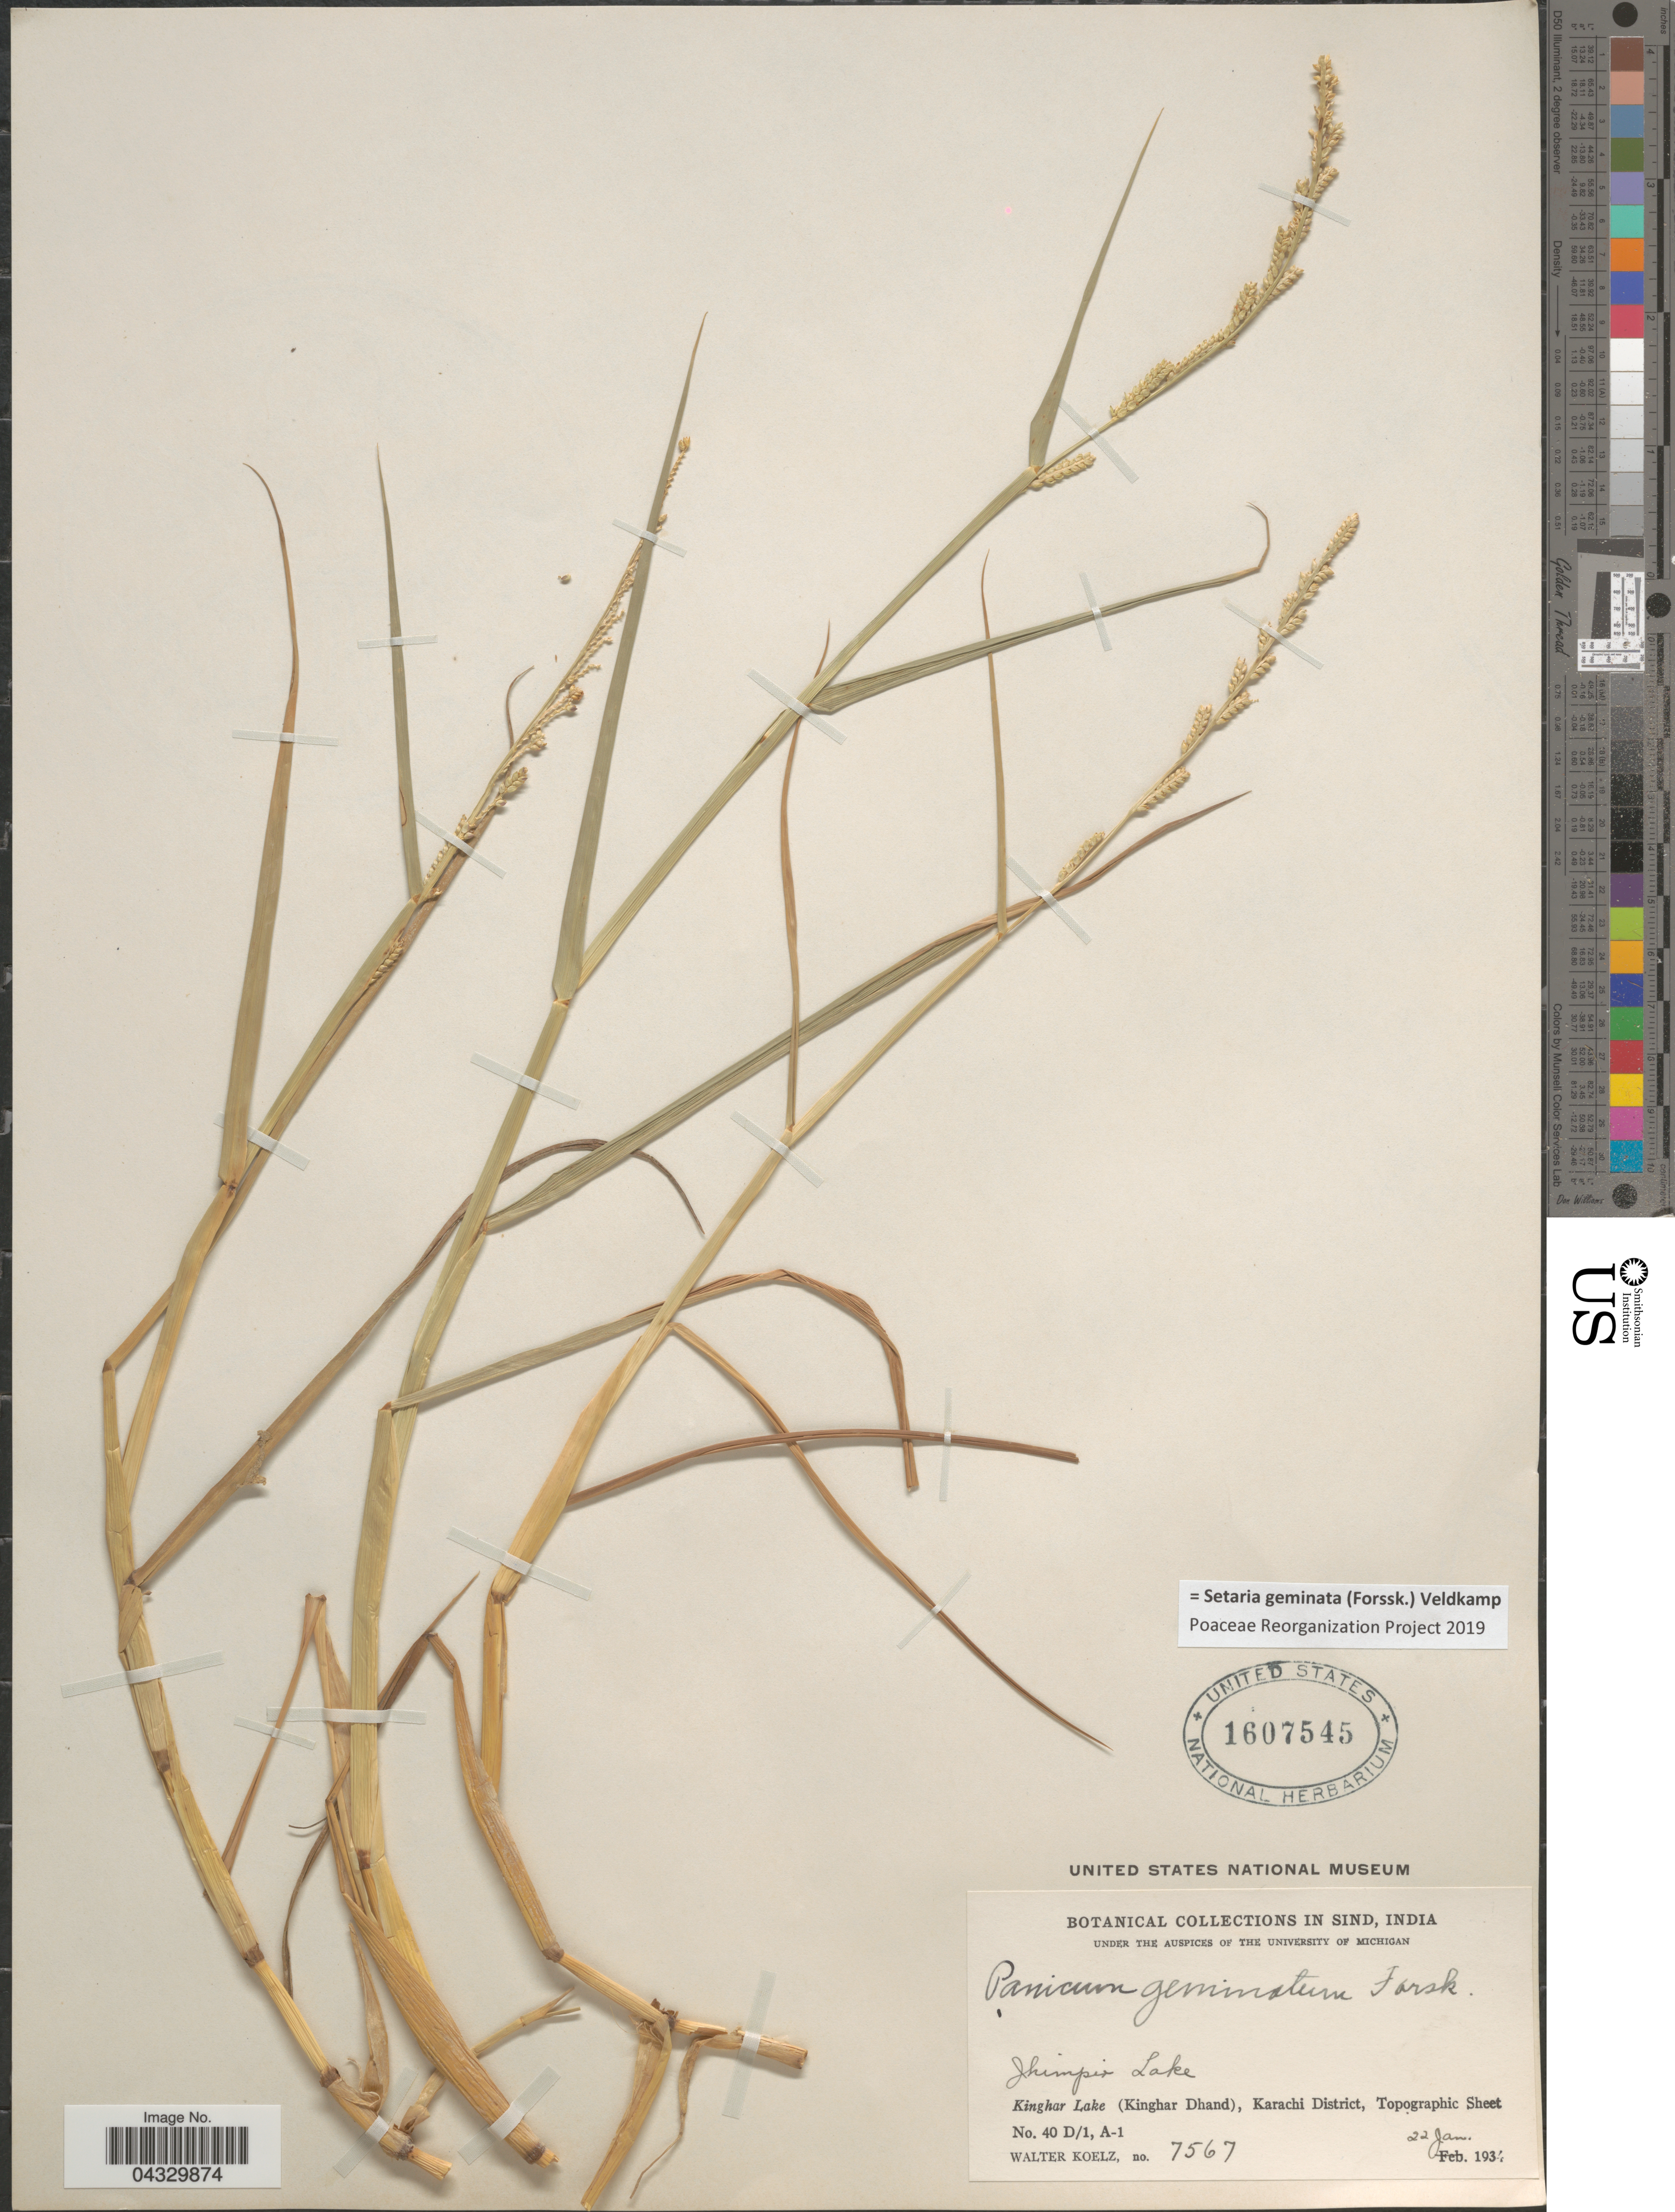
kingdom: Plantae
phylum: Tracheophyta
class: Liliopsida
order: Poales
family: Poaceae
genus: Setaria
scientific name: Setaria geminata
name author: (Forssk.) Veldkamp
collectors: W. N. Koelz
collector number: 7567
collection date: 1934-01-22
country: Pakistan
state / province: Sindh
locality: Sind. Thimpir Lake. Kinghar Lake (Kinghar Dhand), Karachi District, Topographic Sheet No. 40 D/1, A-1.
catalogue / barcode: US 1607545